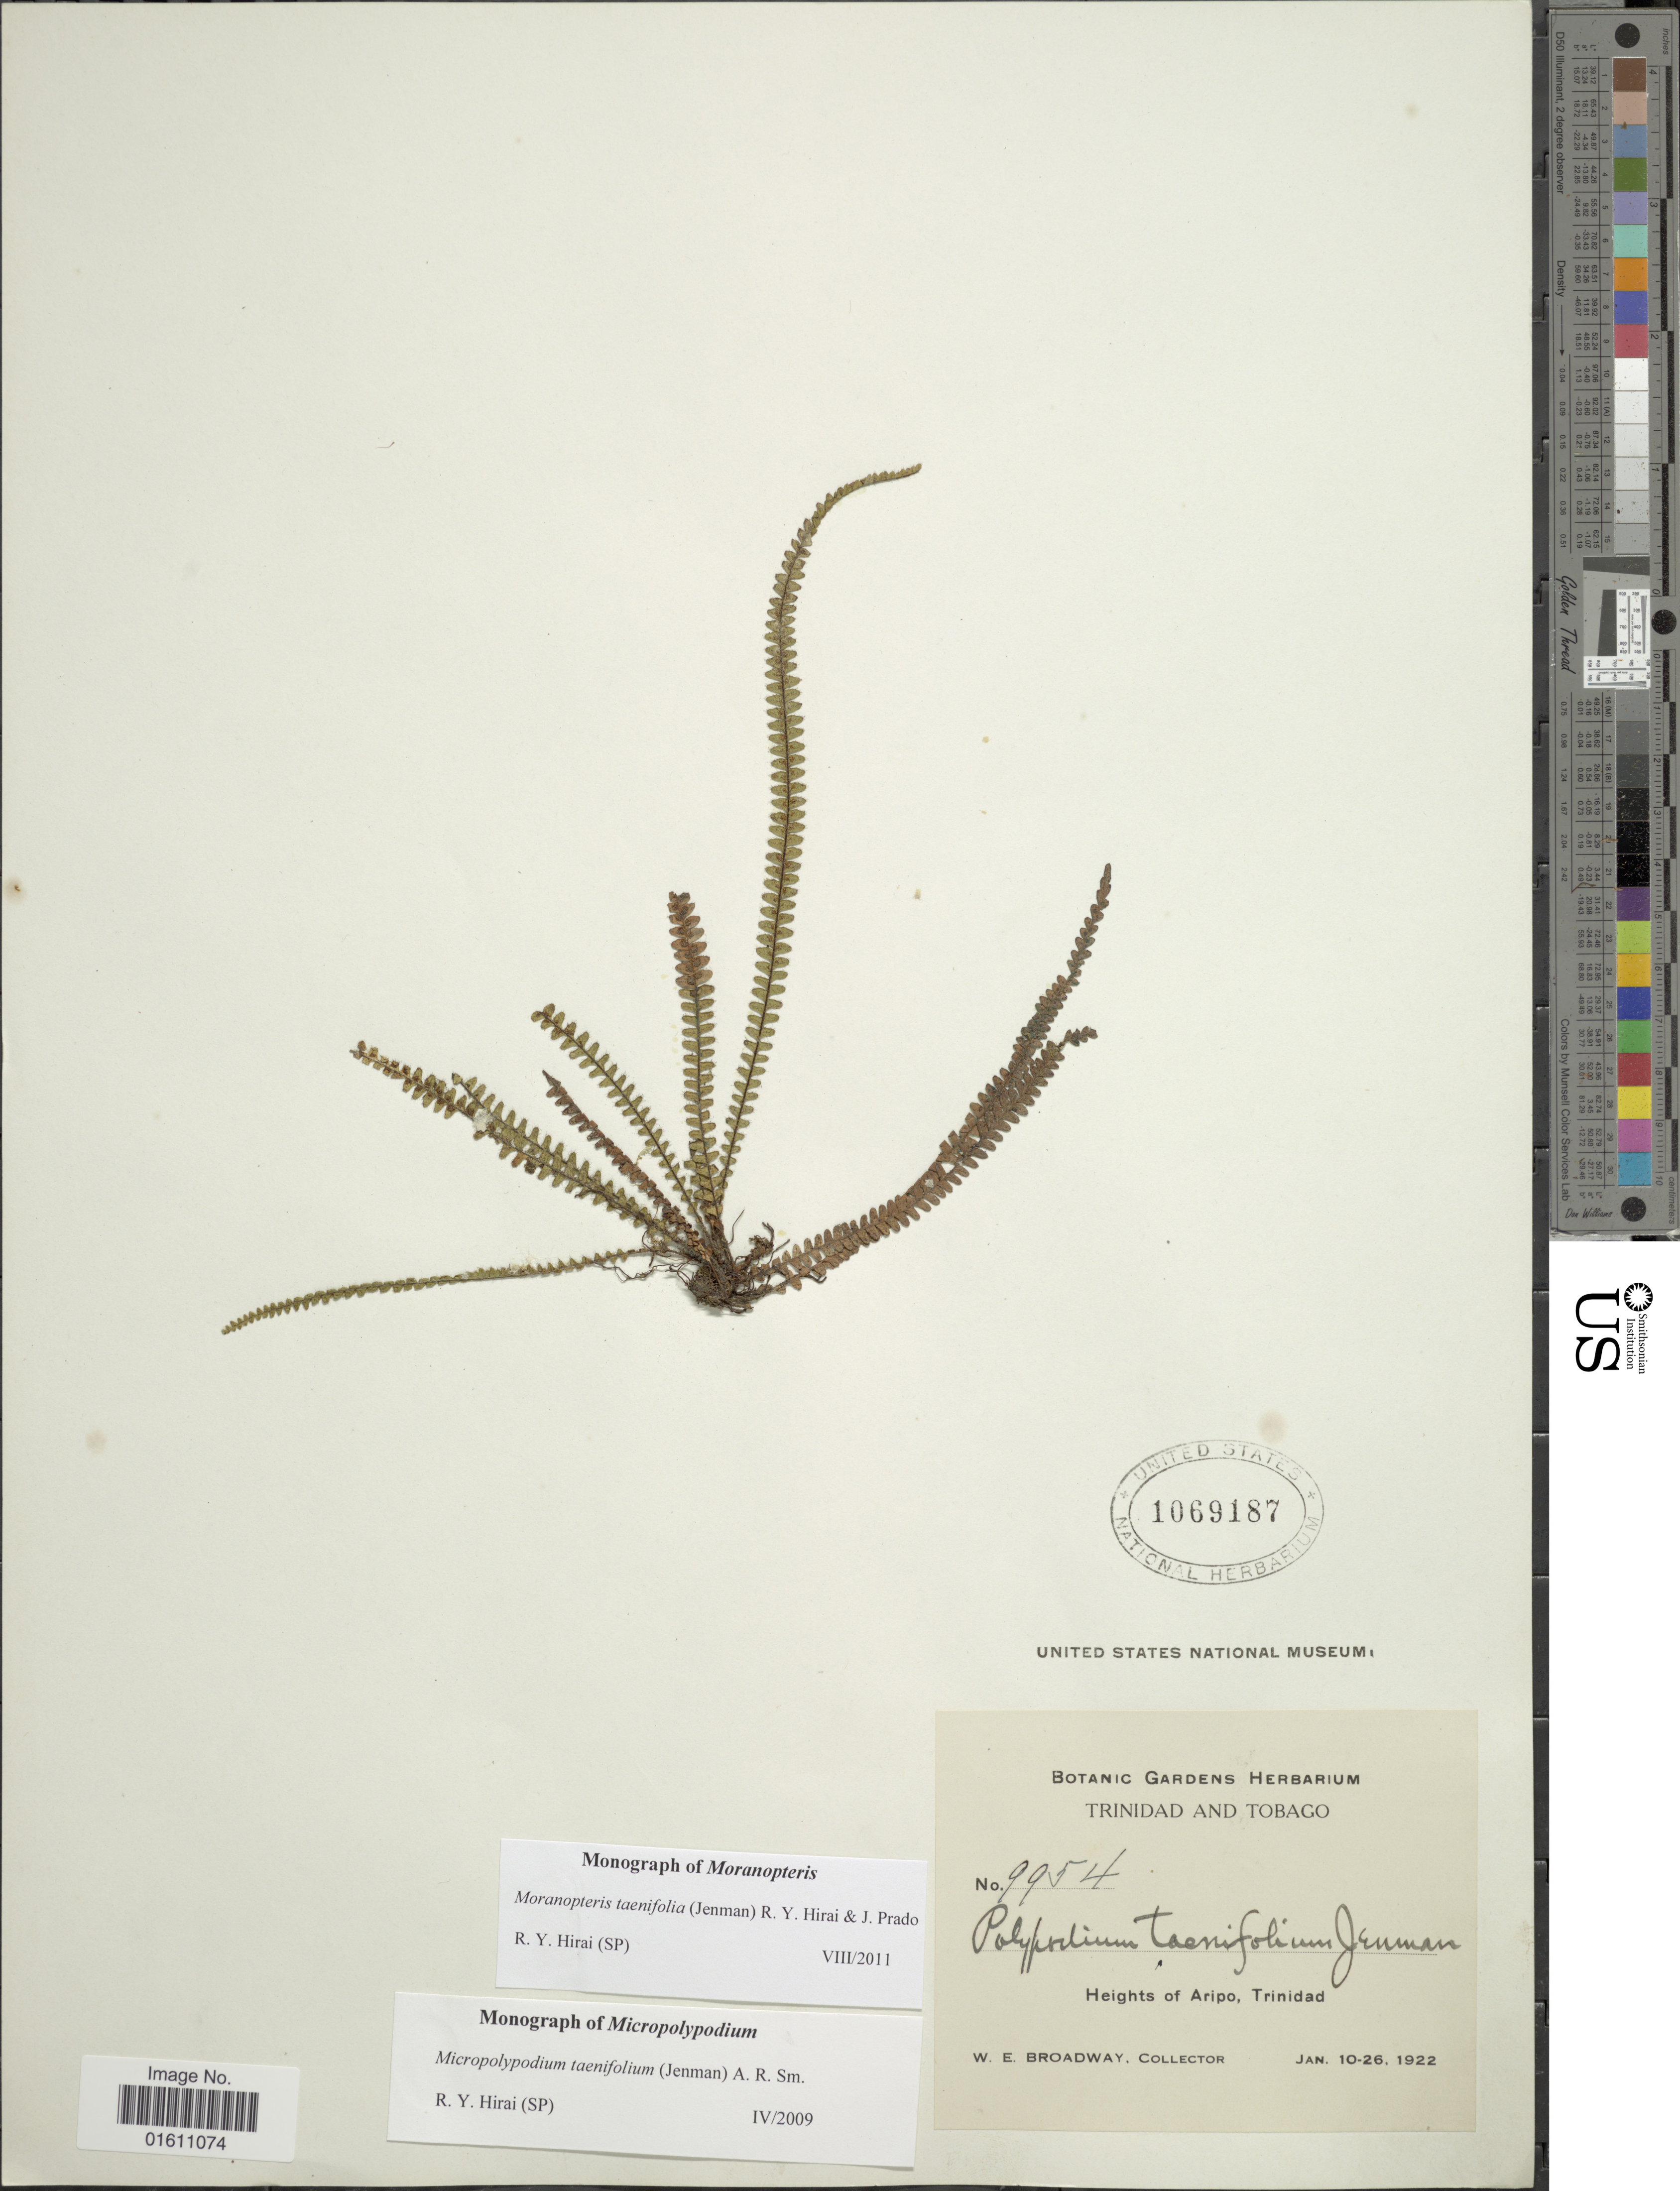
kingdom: Plantae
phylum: Tracheophyta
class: Polypodiopsida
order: Polypodiales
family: Polypodiaceae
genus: Moranopteris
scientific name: Moranopteris taenifolia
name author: (Jenman) R. Y. Hirai & J. Prado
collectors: W. E. Broadway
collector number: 9954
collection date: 1922-01-10/1922-01-26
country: Trinidad and Tobago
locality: Heights of Aripo, Trinidad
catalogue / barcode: US 1069187